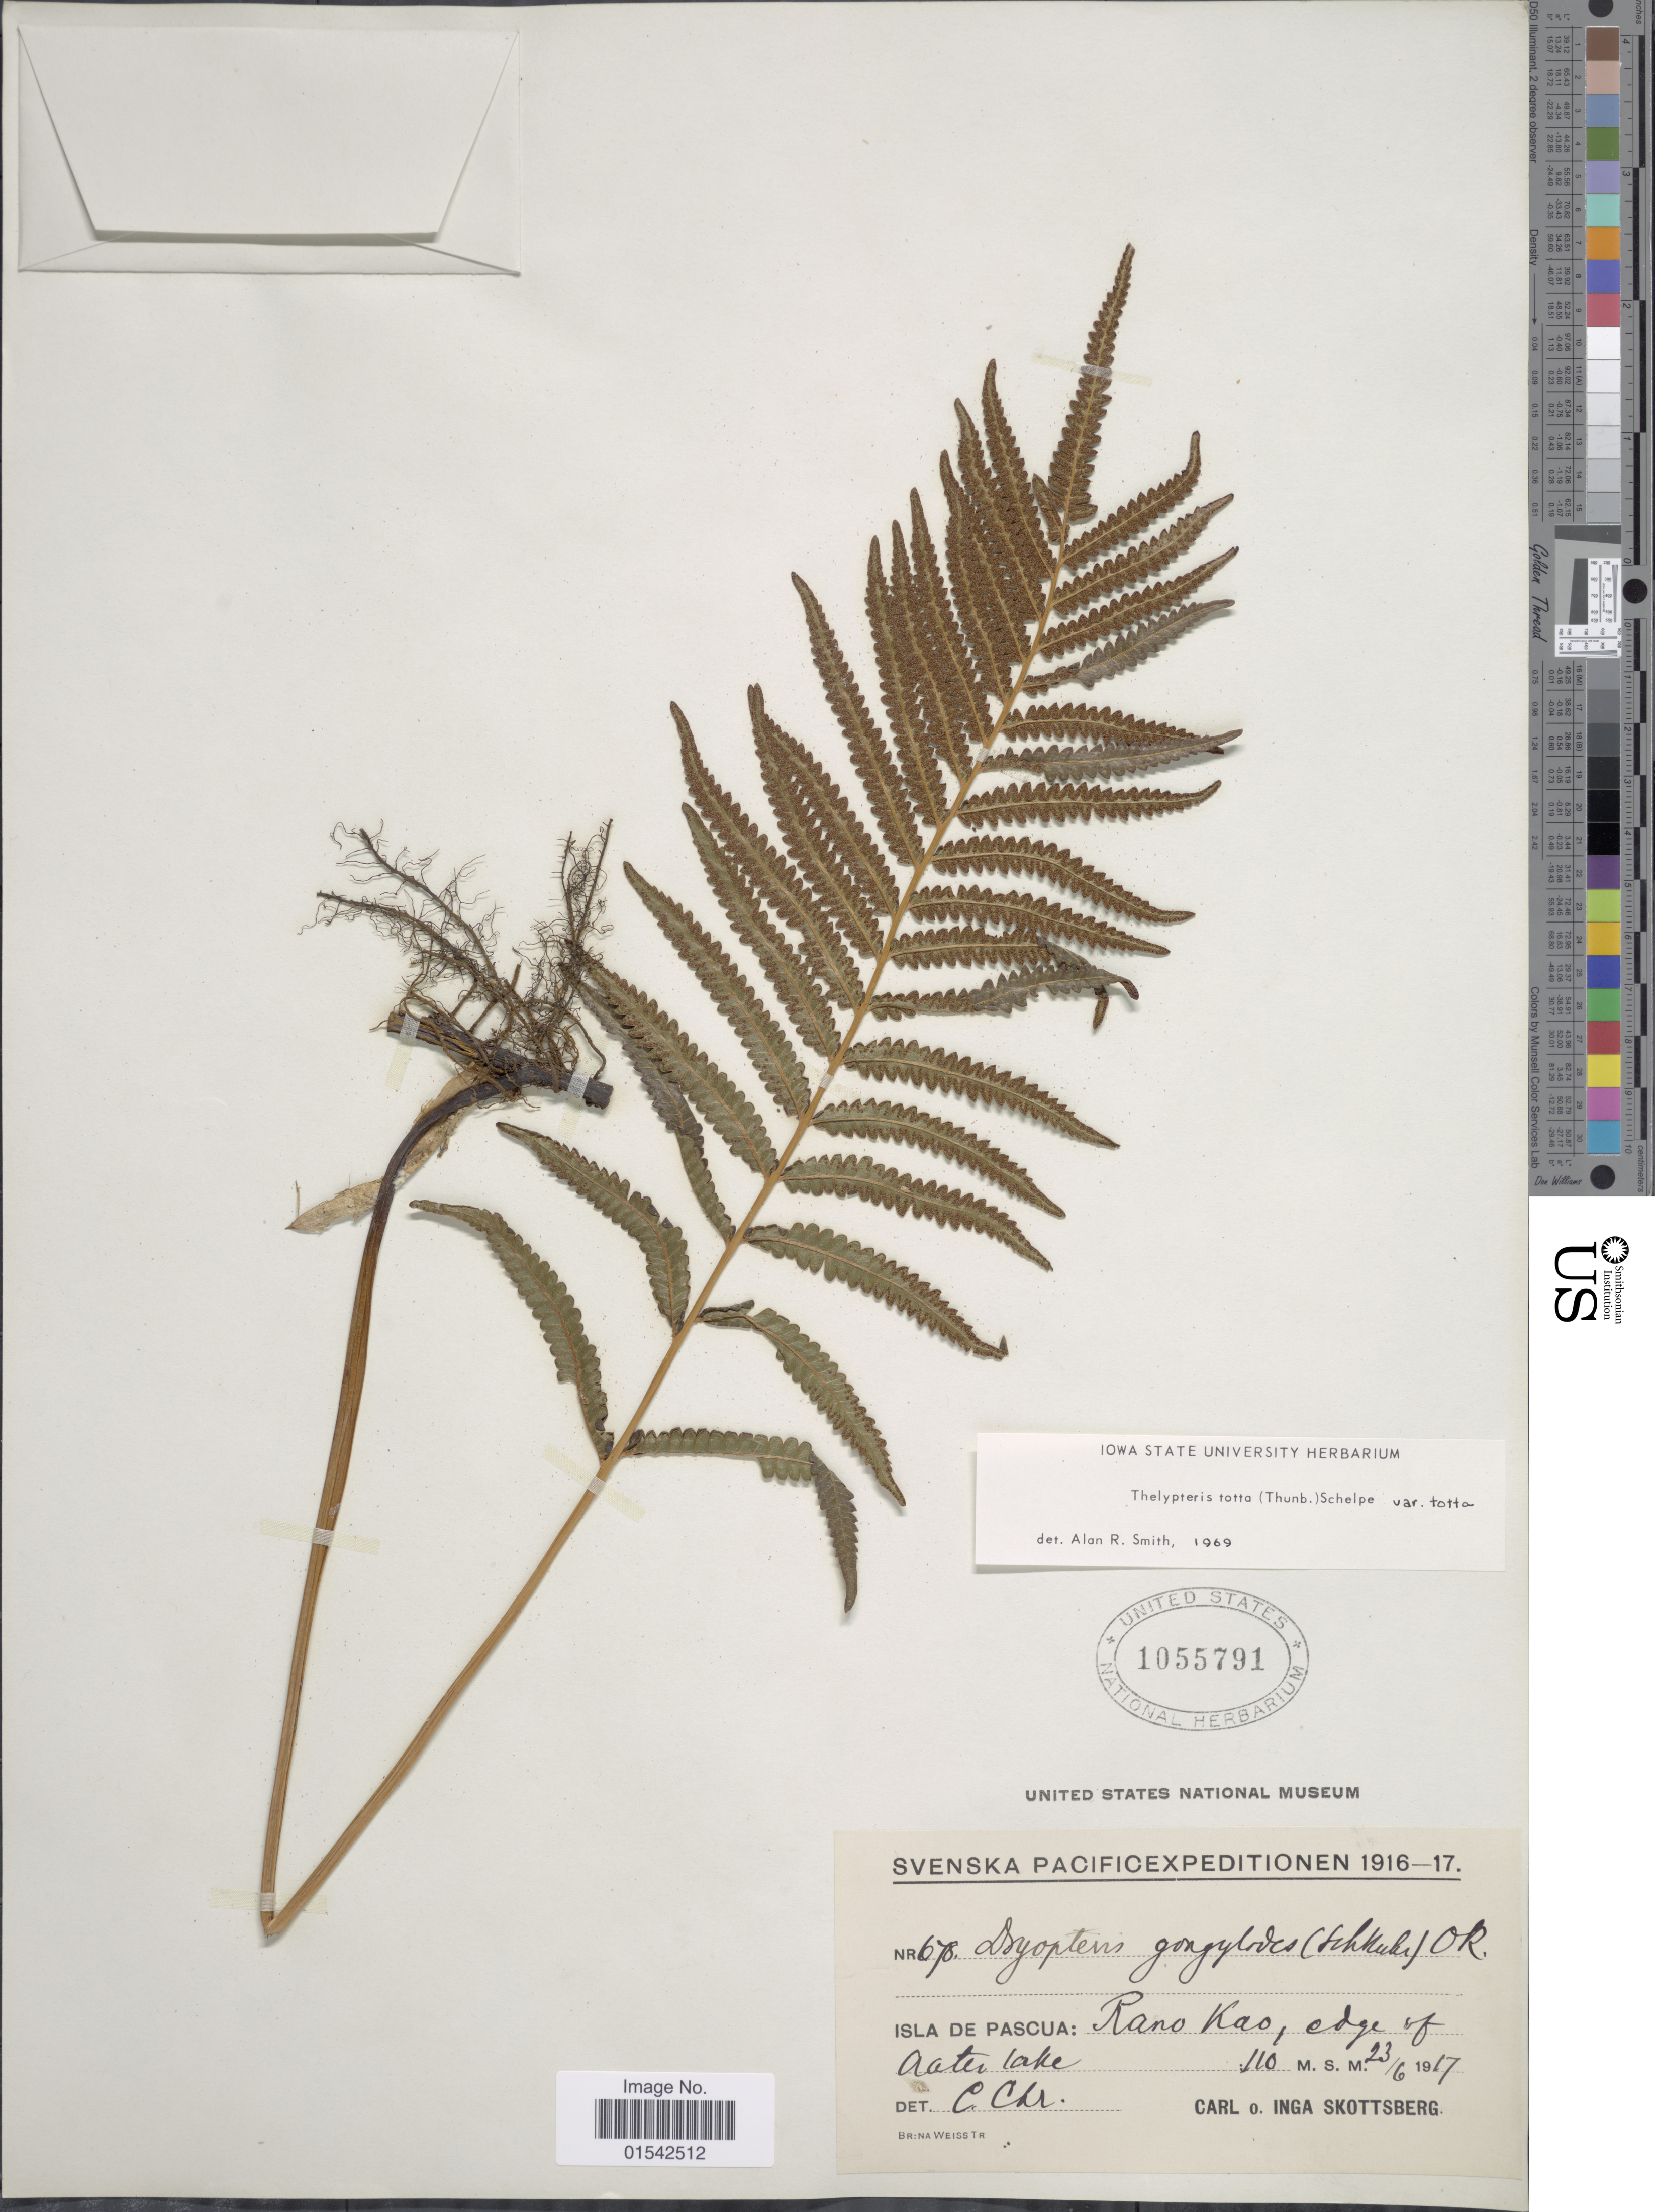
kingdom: Plantae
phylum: Tracheophyta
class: Polypodiopsida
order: Polypodiales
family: Thelypteridaceae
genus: Cyclosorus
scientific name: Cyclosorus interruptus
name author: (Willd.) H. Itô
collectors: C. Skottsberg & I. Skottsberg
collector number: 678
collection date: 1917-06-23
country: Chile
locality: Svenska Pacific, Isla de Pascua: Rano Kao, edge of water lake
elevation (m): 110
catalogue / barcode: US 1055791